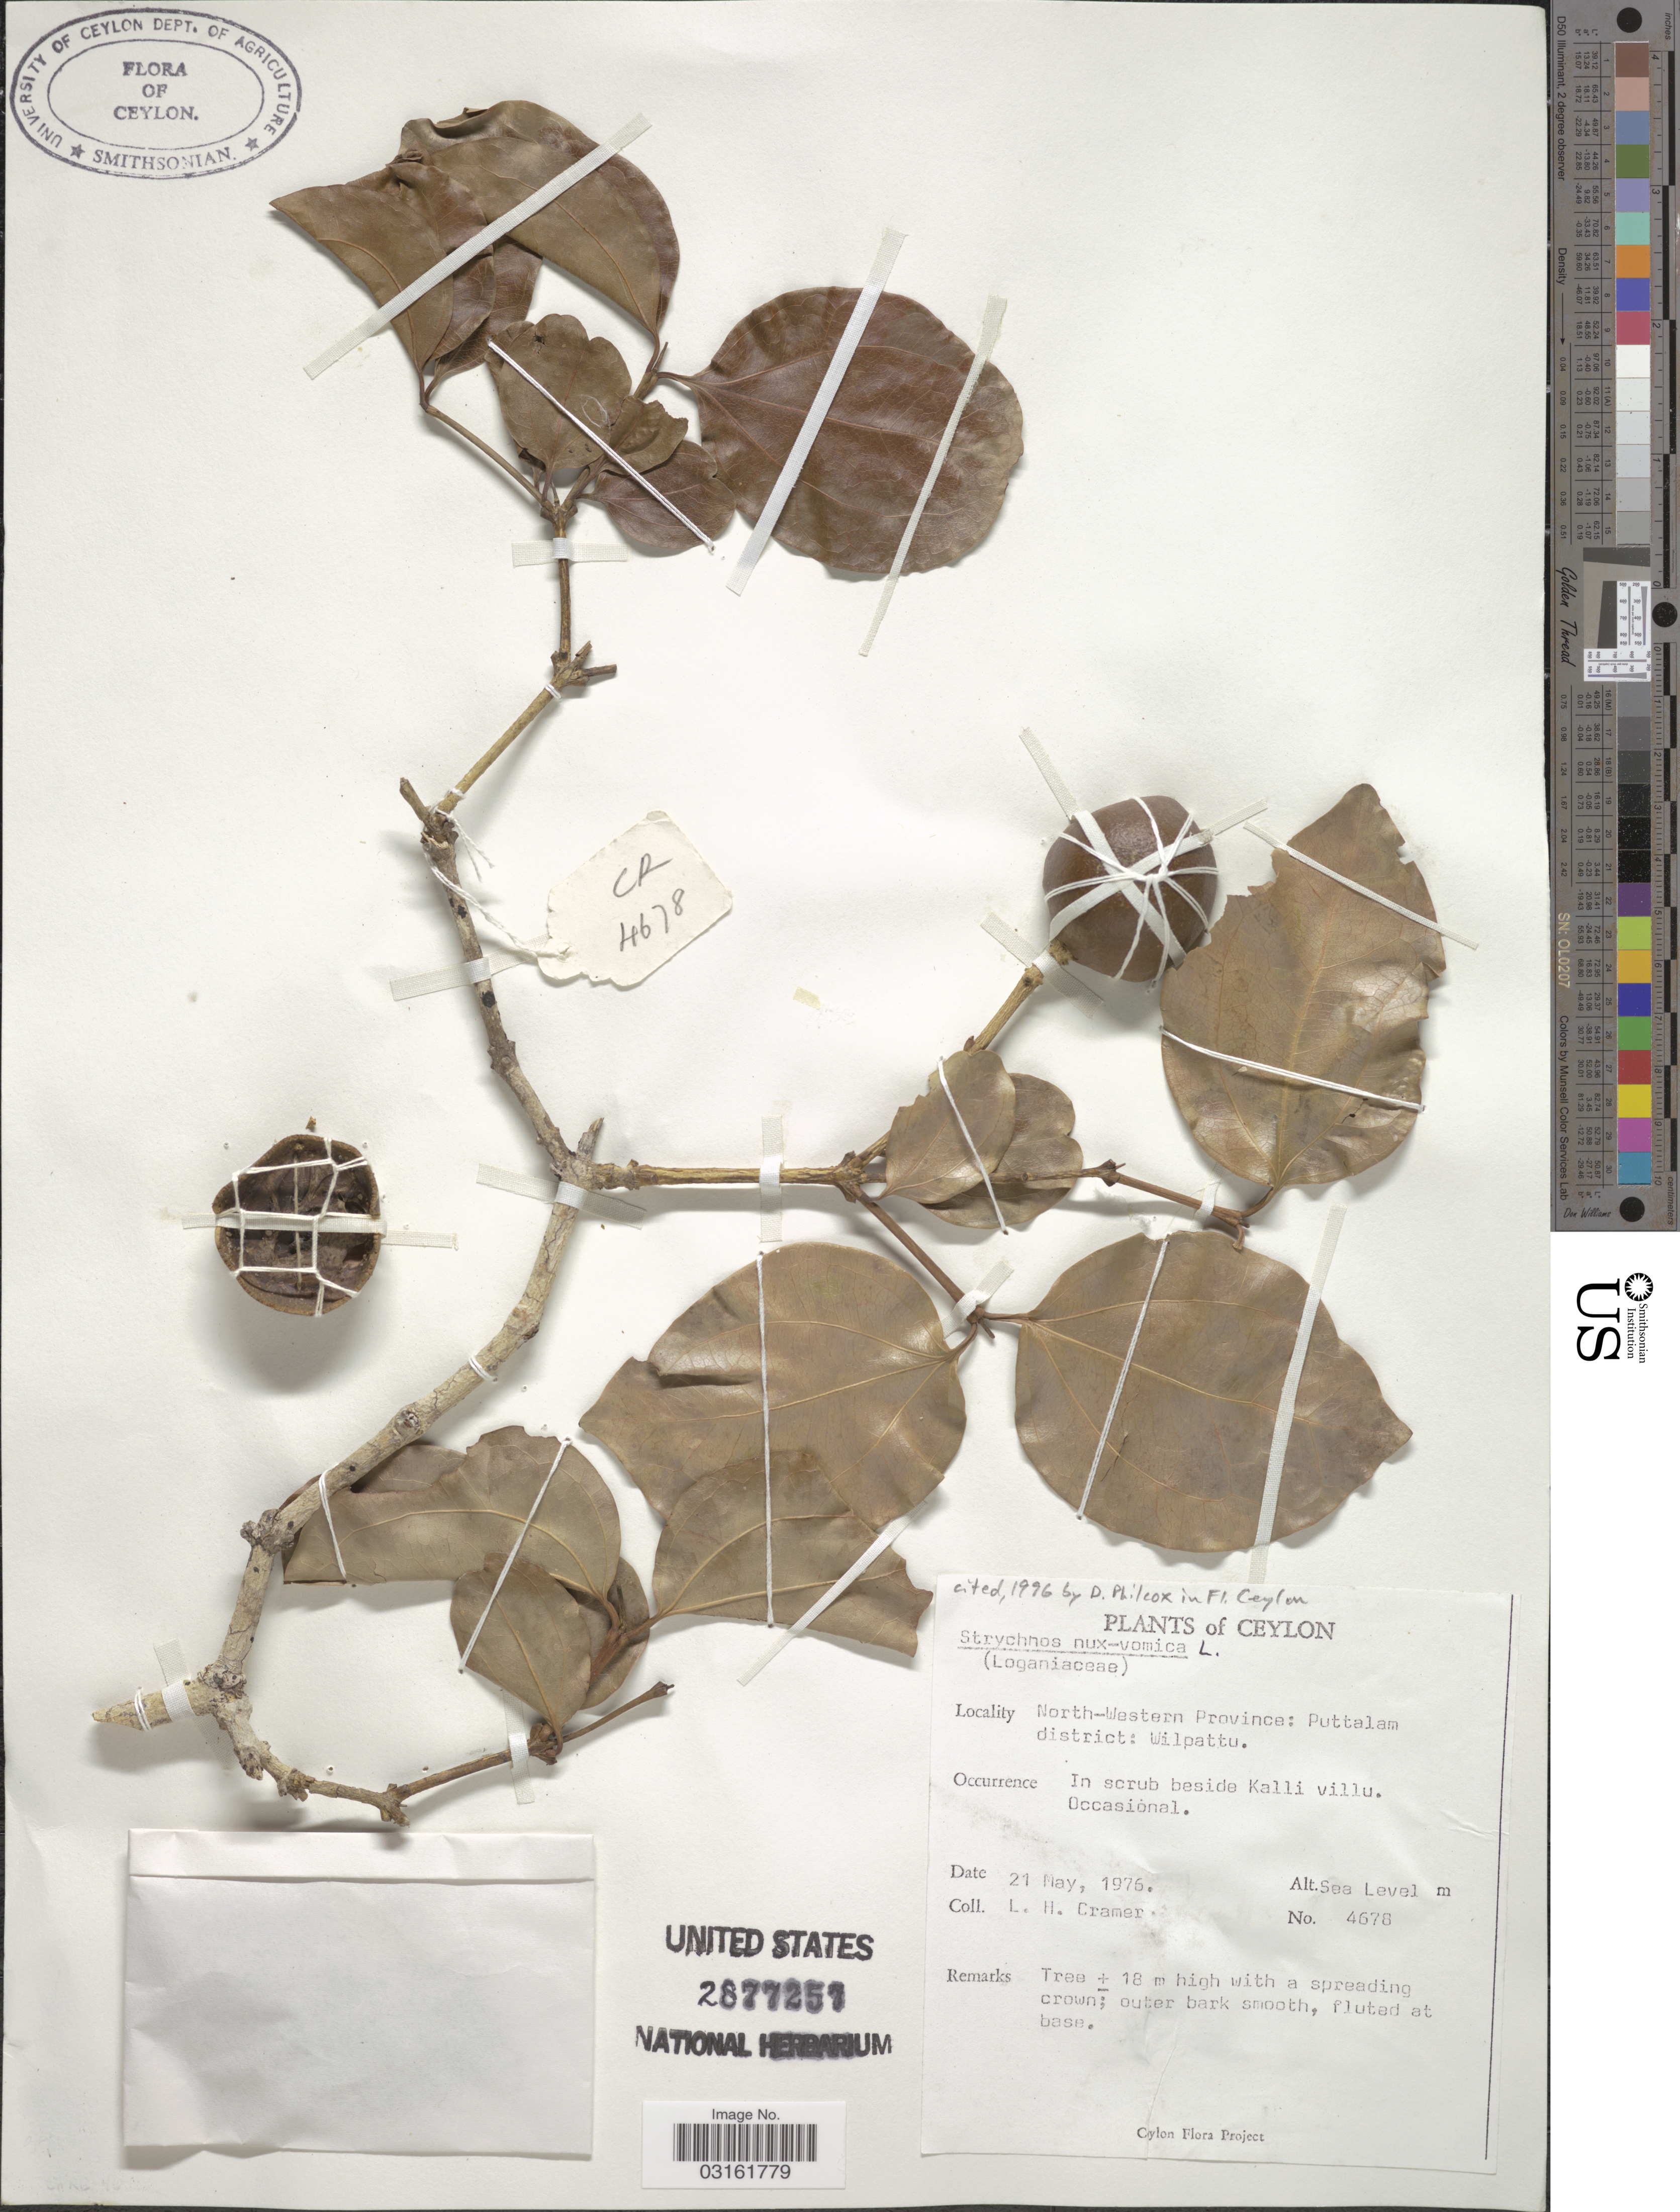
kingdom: Plantae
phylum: Tracheophyta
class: Magnoliopsida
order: Gentianales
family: Loganiaceae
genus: Strychnos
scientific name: Strychnos nux-vomica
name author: L.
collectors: L. H. Cramer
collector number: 4678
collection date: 1976-05-21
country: Sri Lanka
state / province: North Western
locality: Ceylon. Puttalam district: Wilpattu. In scrub beside Kalli villu.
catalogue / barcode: US 2877257